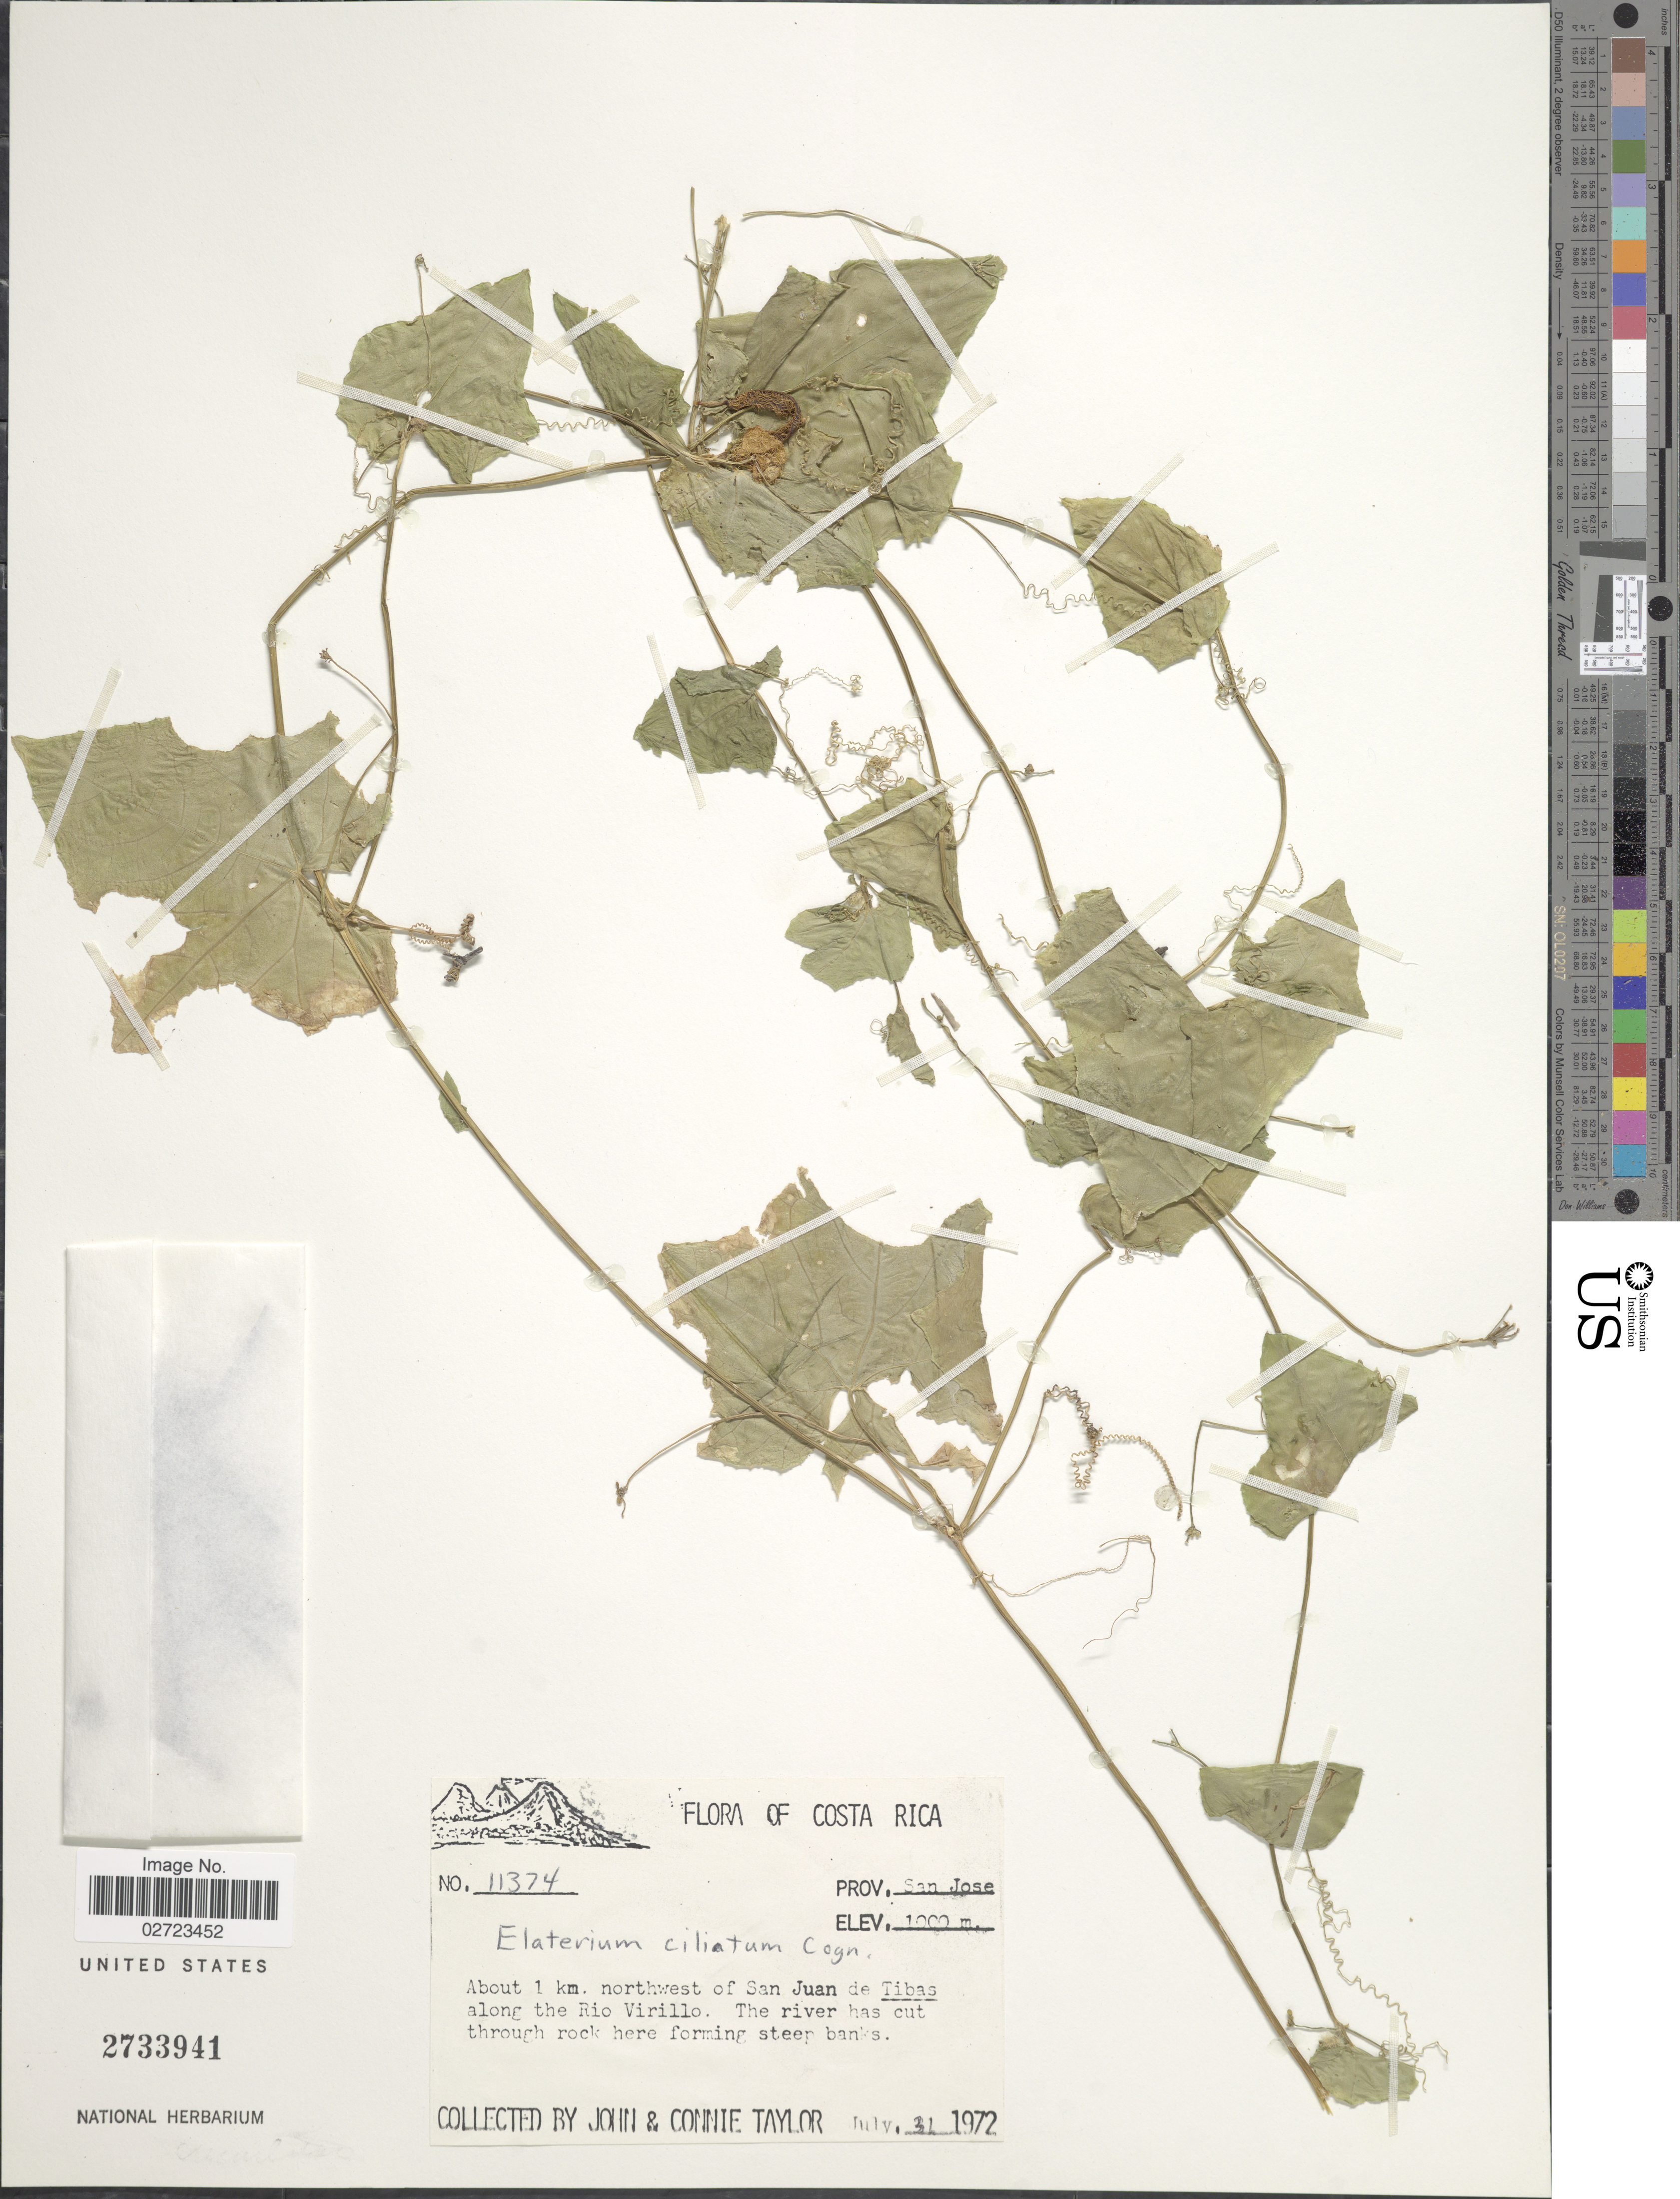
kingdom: Plantae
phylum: Tracheophyta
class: Magnoliopsida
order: Cucurbitales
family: Cucurbitaceae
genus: Cyclanthera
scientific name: Cyclanthera carthagenensis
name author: (Jacq.) H. Schaef. & S.S. Renner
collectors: J. Taylor & C. Taylor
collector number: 11374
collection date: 1972-07-31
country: Costa Rica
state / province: San José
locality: About 1 km. northwest of San Juan de Tibas along the Virillo, the river has cut through rock here forming steep banks.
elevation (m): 1000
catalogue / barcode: US 2733941